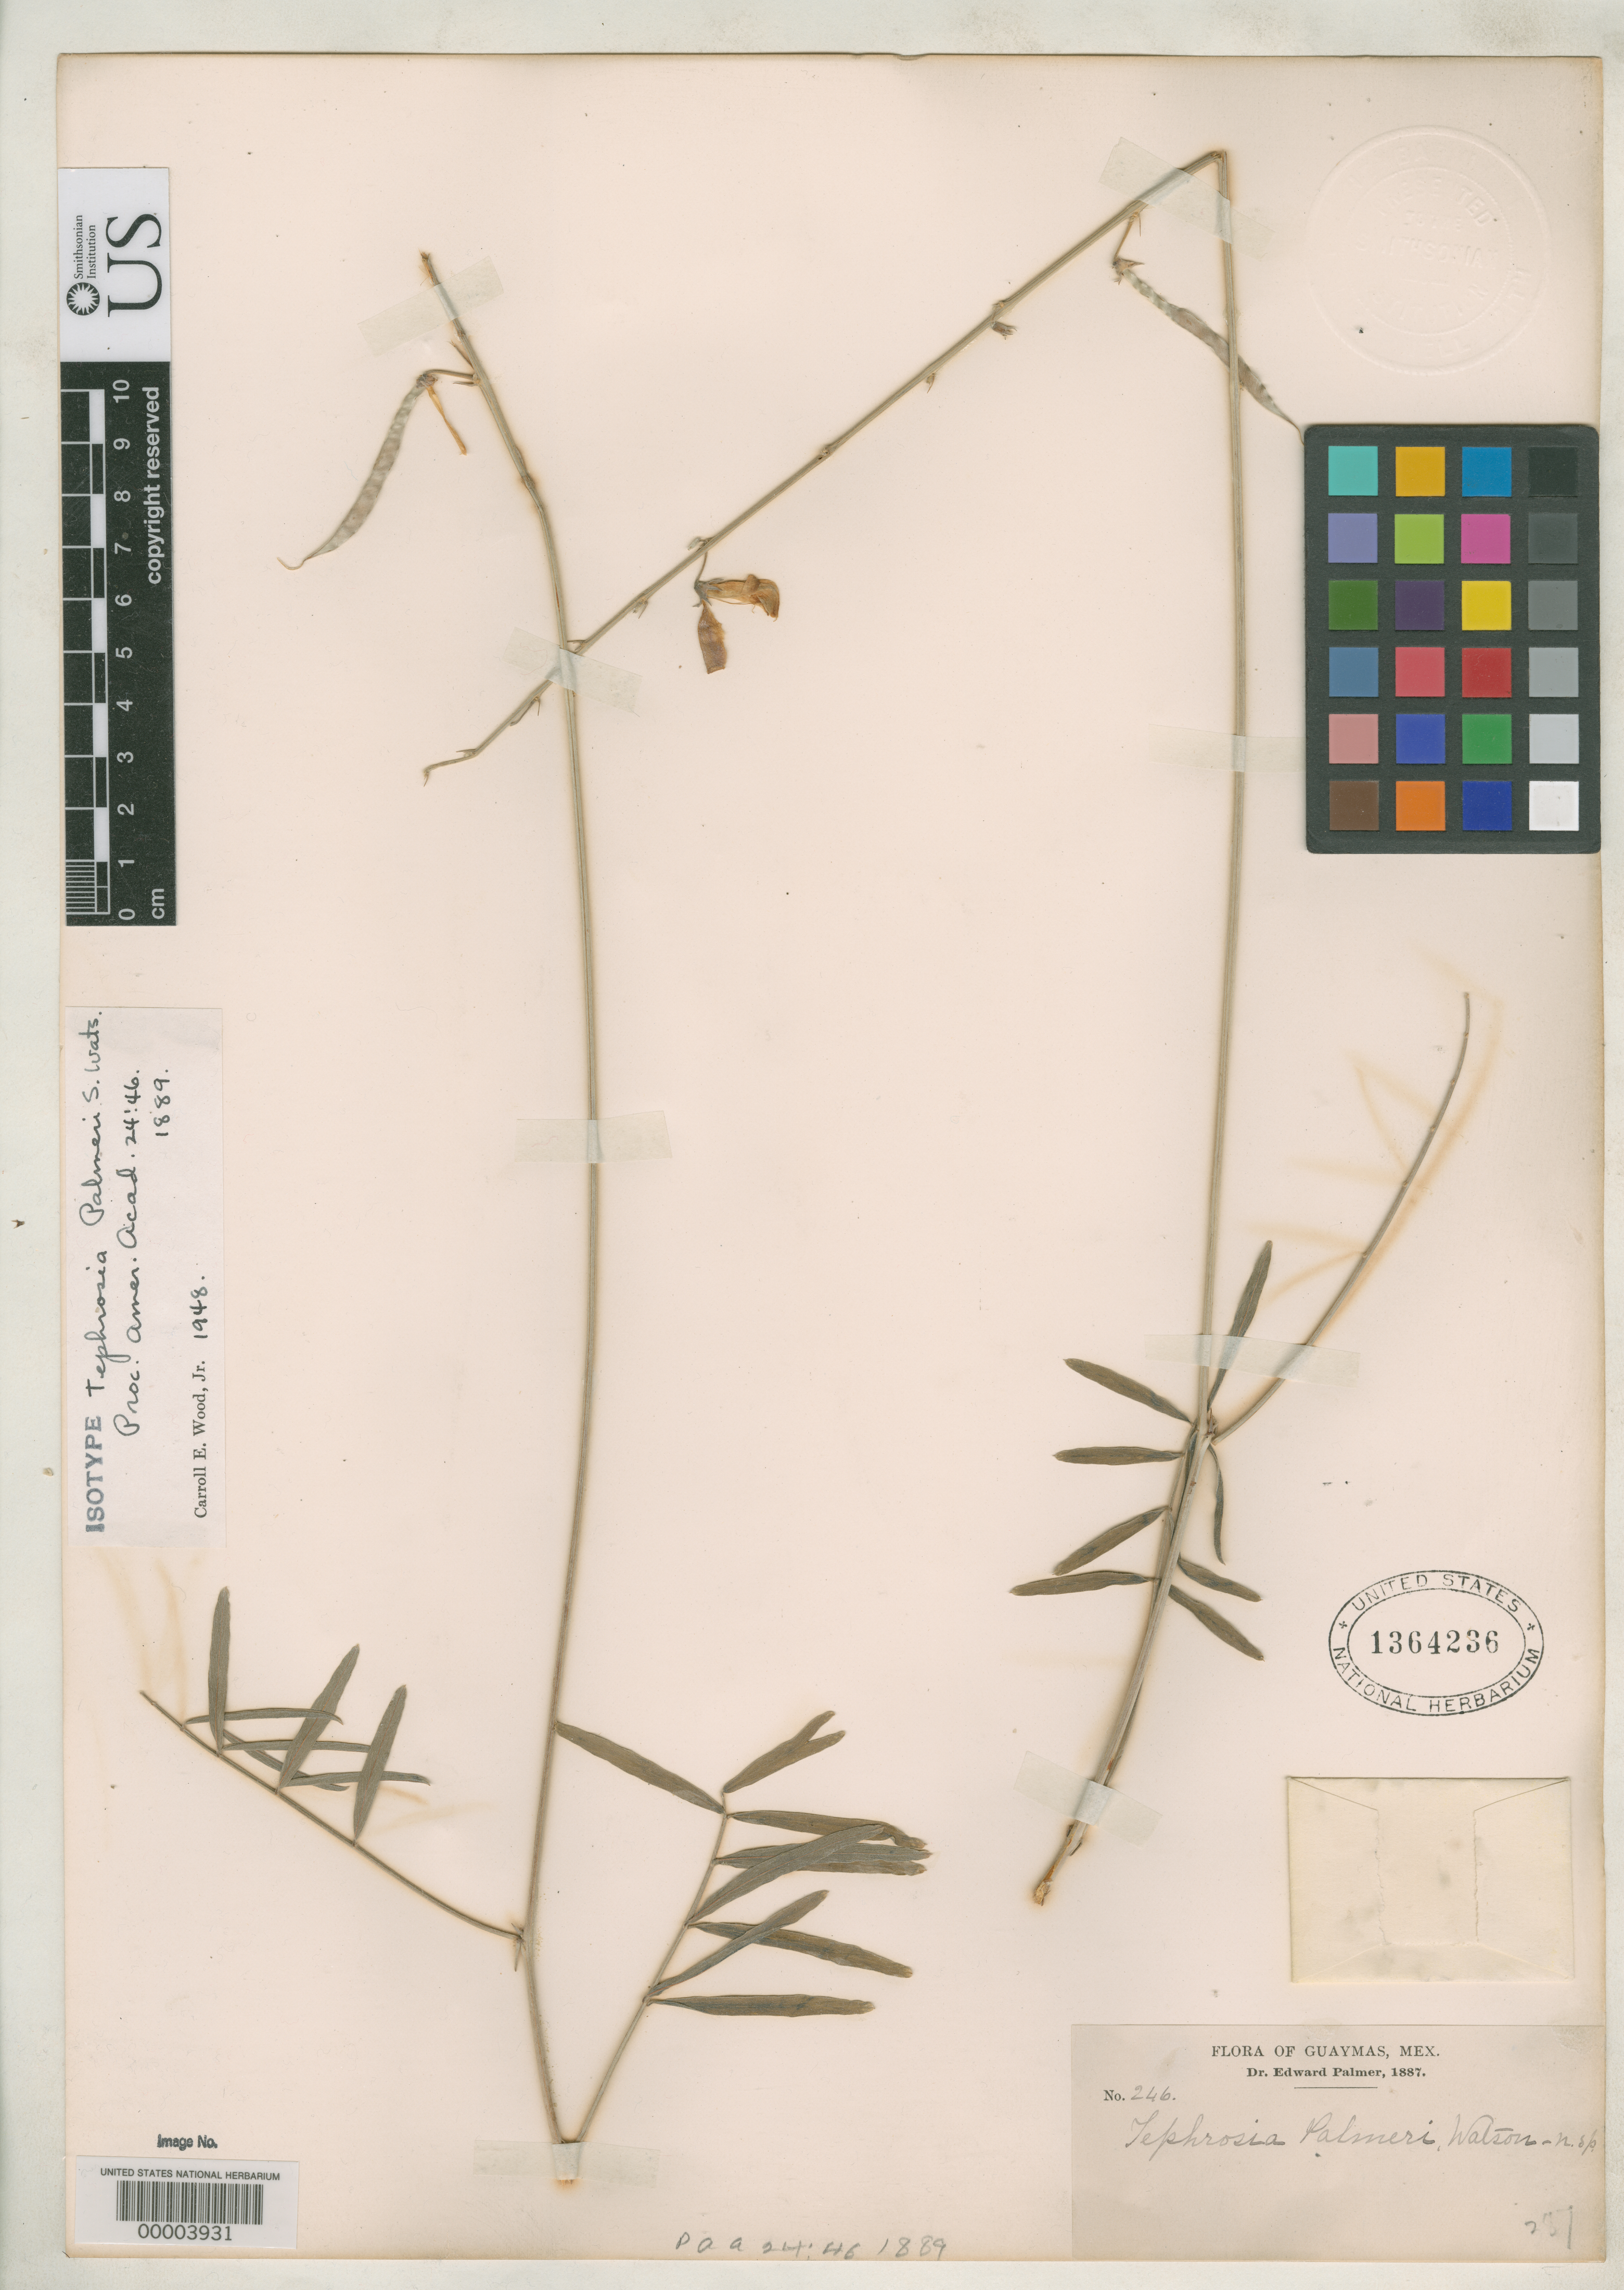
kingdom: Plantae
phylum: Tracheophyta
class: Magnoliopsida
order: Fabales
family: Fabaceae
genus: Tephrosia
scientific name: Tephrosia palmeri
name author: S. Watson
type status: Isotype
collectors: E. Palmer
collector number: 246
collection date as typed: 1887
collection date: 1887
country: Mexico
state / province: Sonora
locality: In the mountains near Guaymas.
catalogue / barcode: US 134236